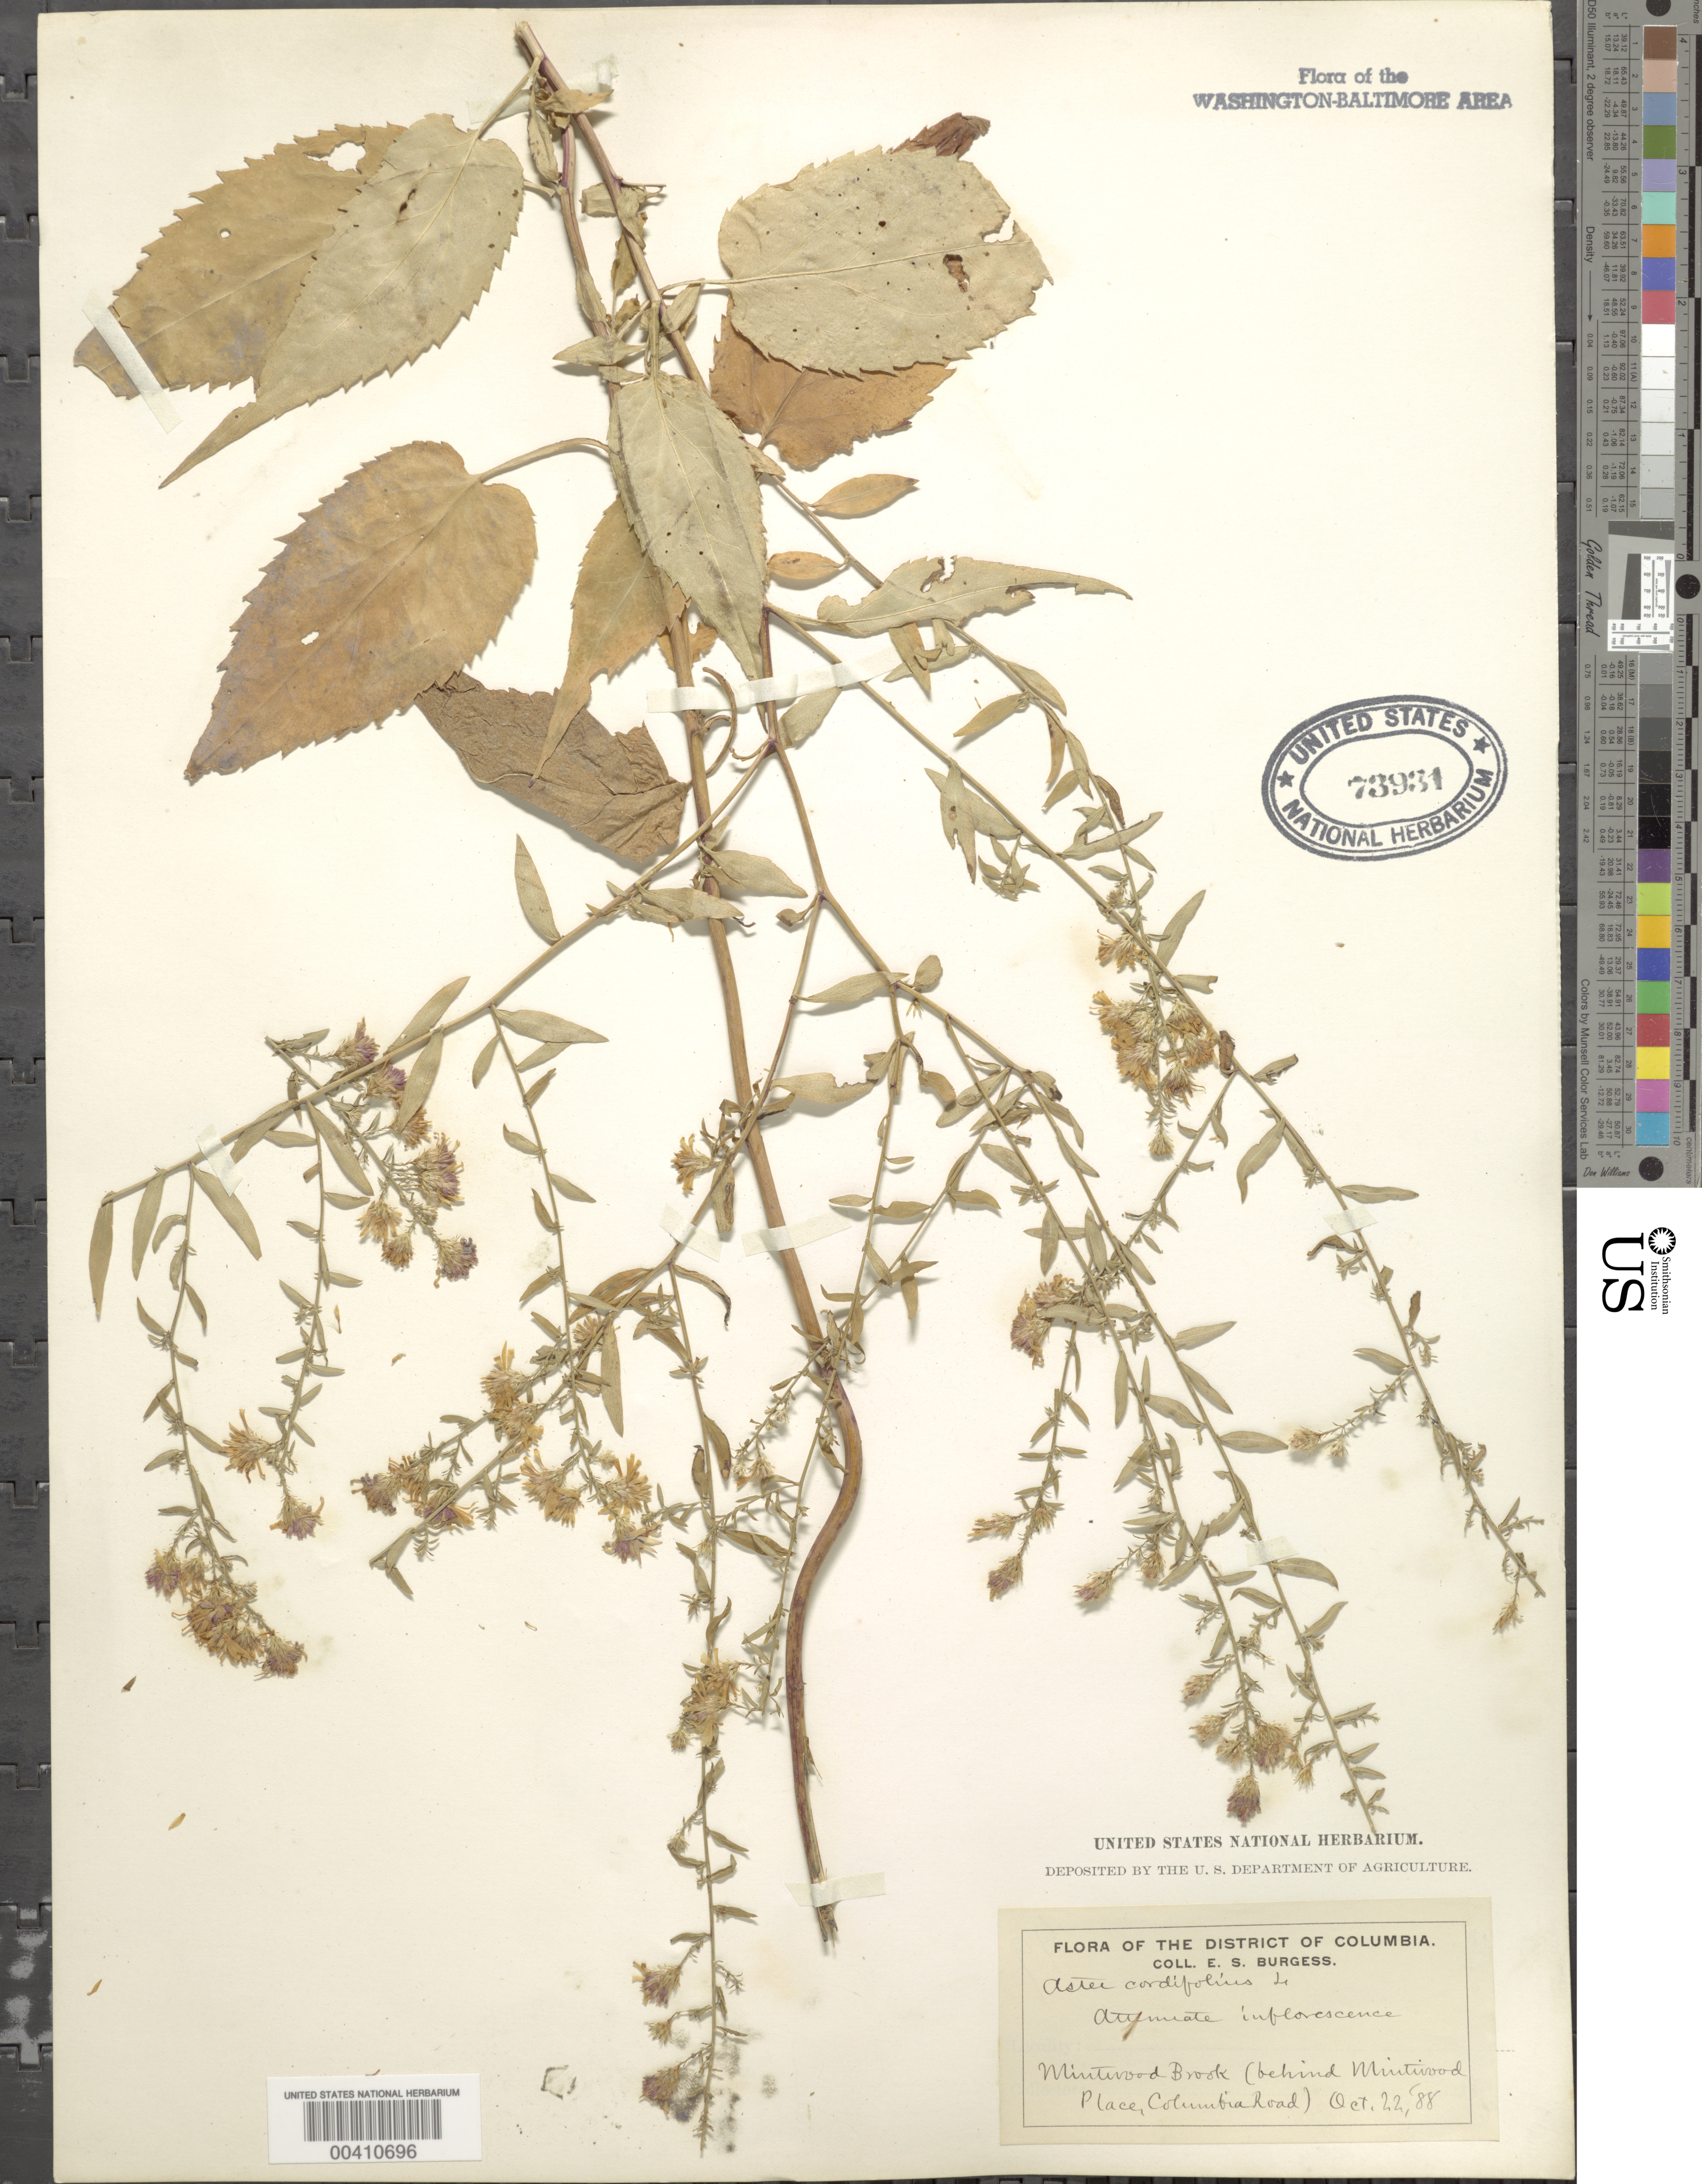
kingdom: Plantae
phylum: Tracheophyta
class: Magnoliopsida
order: Asterales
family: Asteraceae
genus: Symphyotrichum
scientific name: Symphyotrichum cordifolium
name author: (L.) G.L. Nesom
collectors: E. Burgess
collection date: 1888-10-22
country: United States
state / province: District of Columbia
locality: Mintwood Brook; behind Mintwood place, Columbia Rd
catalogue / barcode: US 73931